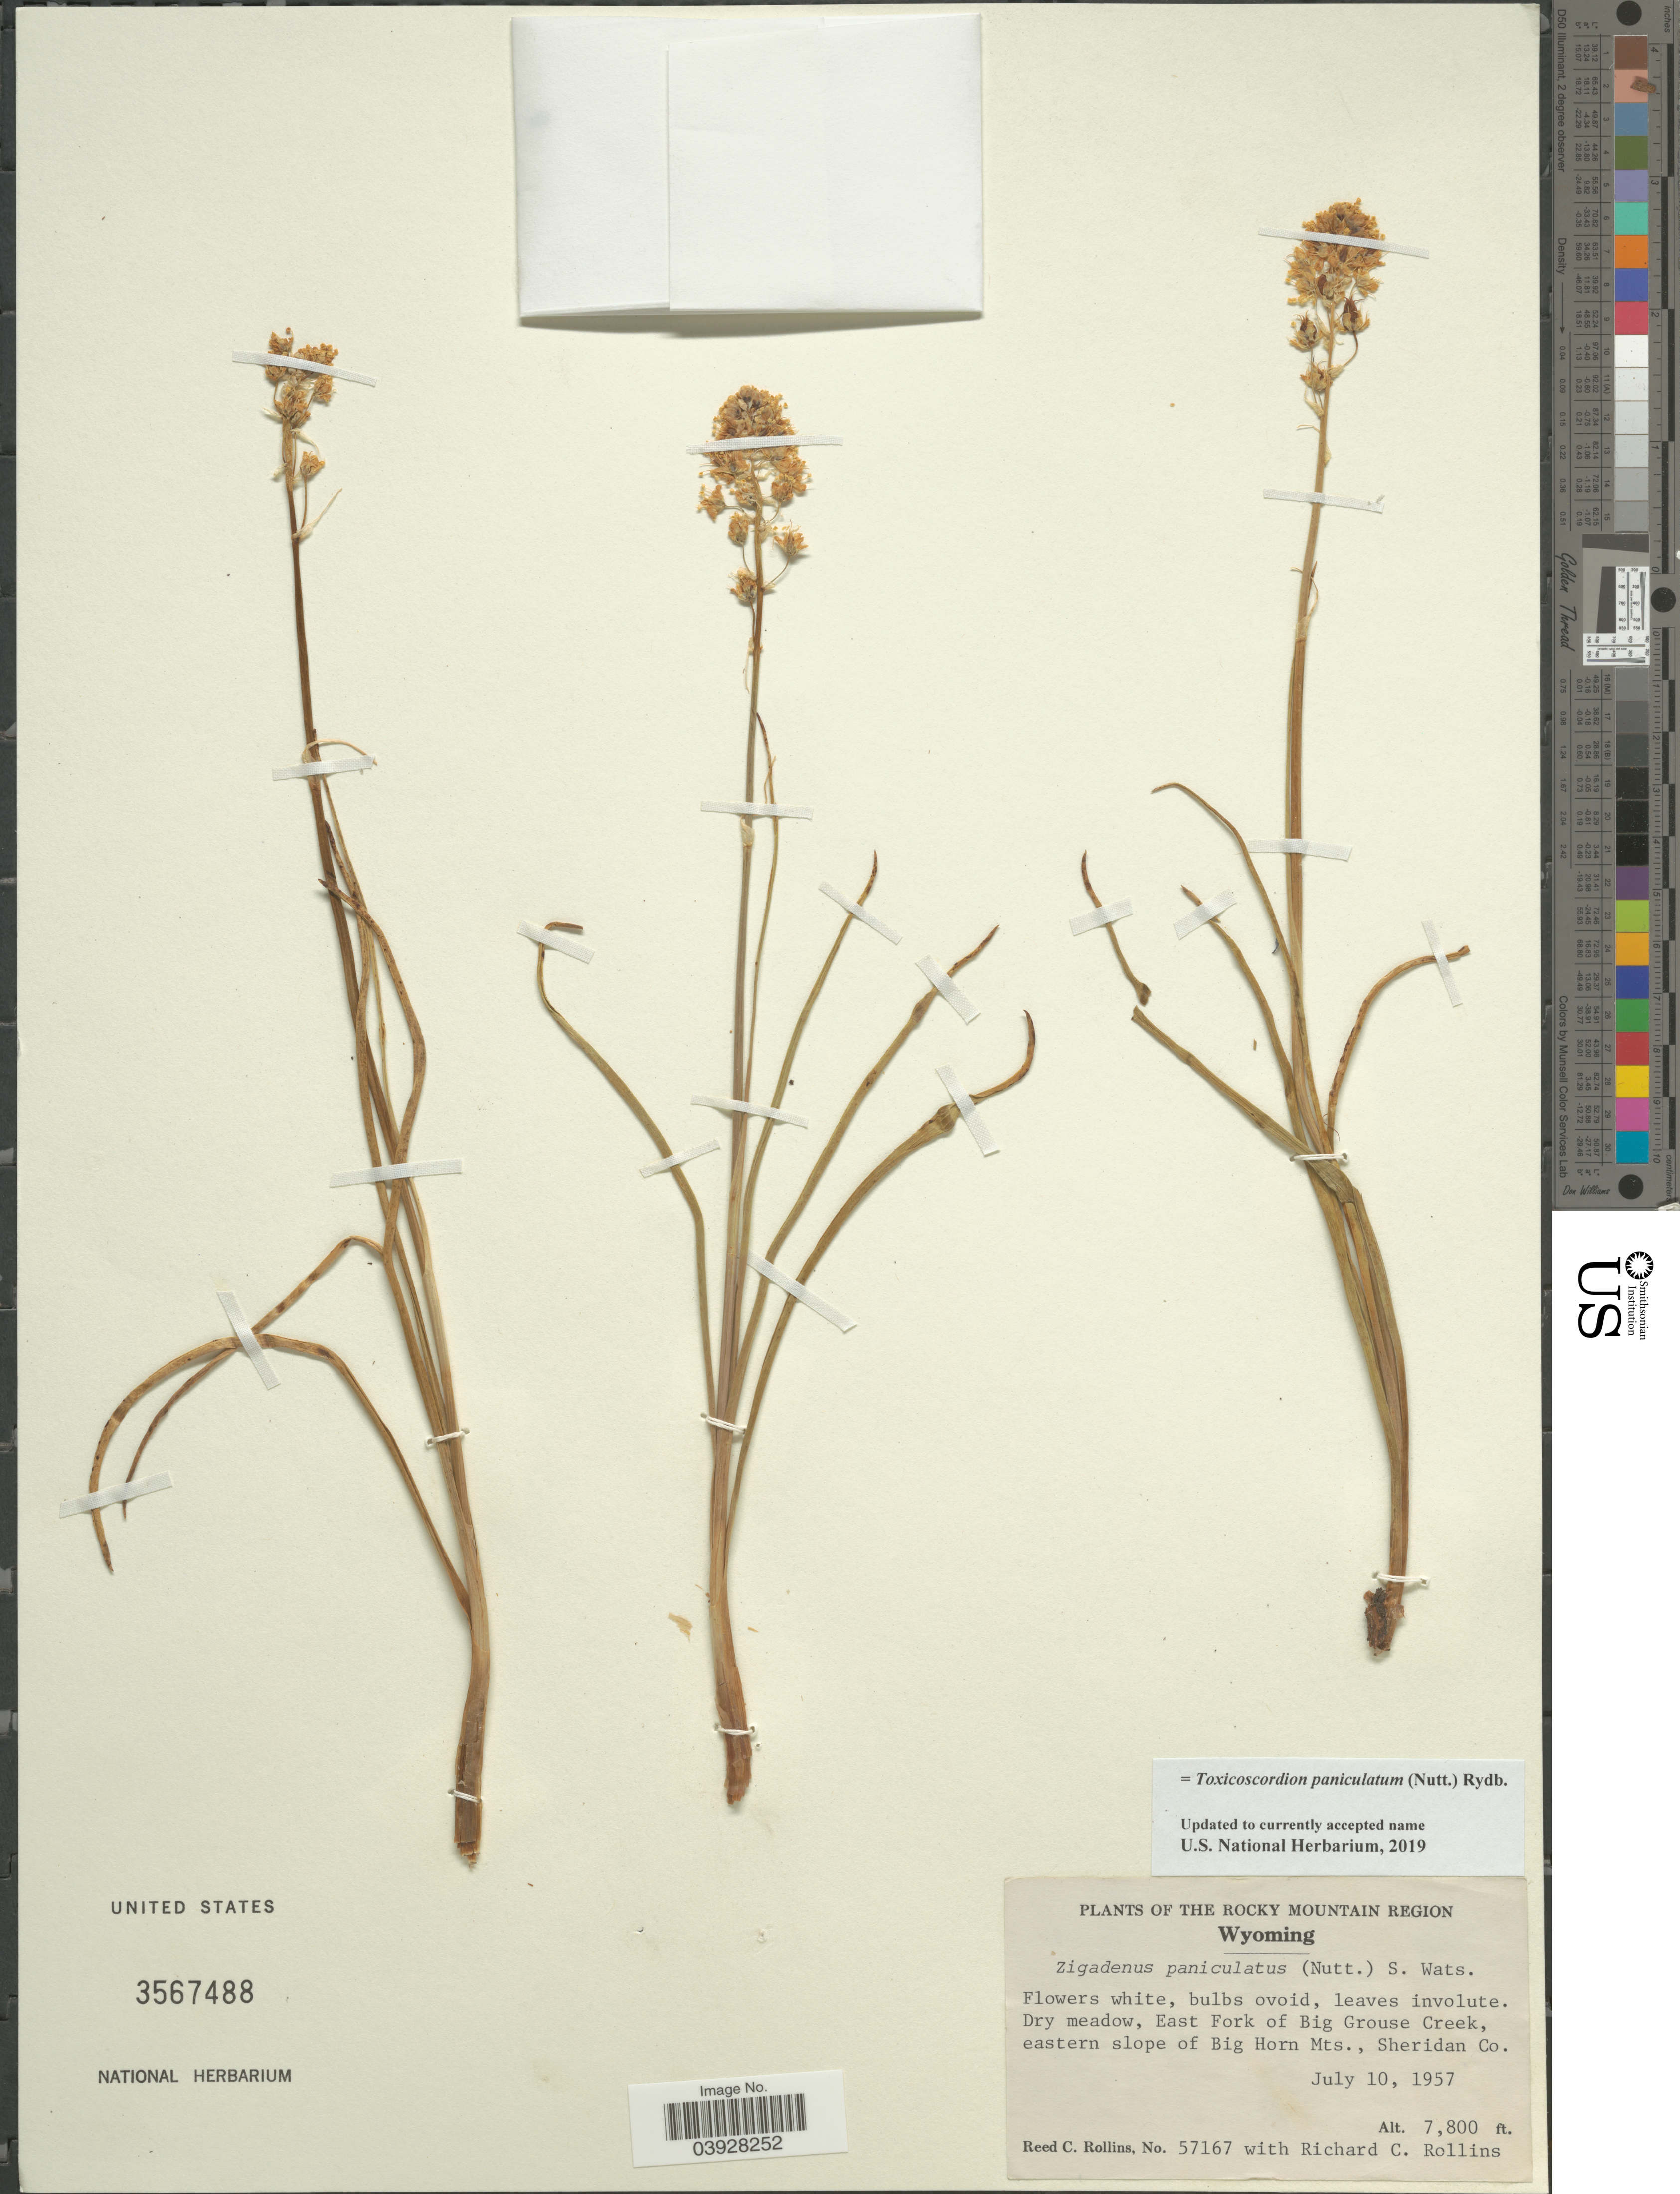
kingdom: Plantae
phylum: Tracheophyta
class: Liliopsida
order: Liliales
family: Melanthiaceae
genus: Toxicoscordion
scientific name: Toxicoscordion paniculatum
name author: (Nutt.) Rydb.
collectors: R. C. Rollins & R. C. Rollins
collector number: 57167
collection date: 1957-07-10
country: United States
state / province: Wyoming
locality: The Rocky Mountain Region. East Fork of Big Grouse Creek, eastern slope of Big Horn Mts., Sheridan Co.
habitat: dry meadow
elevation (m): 2377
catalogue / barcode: US 3567488